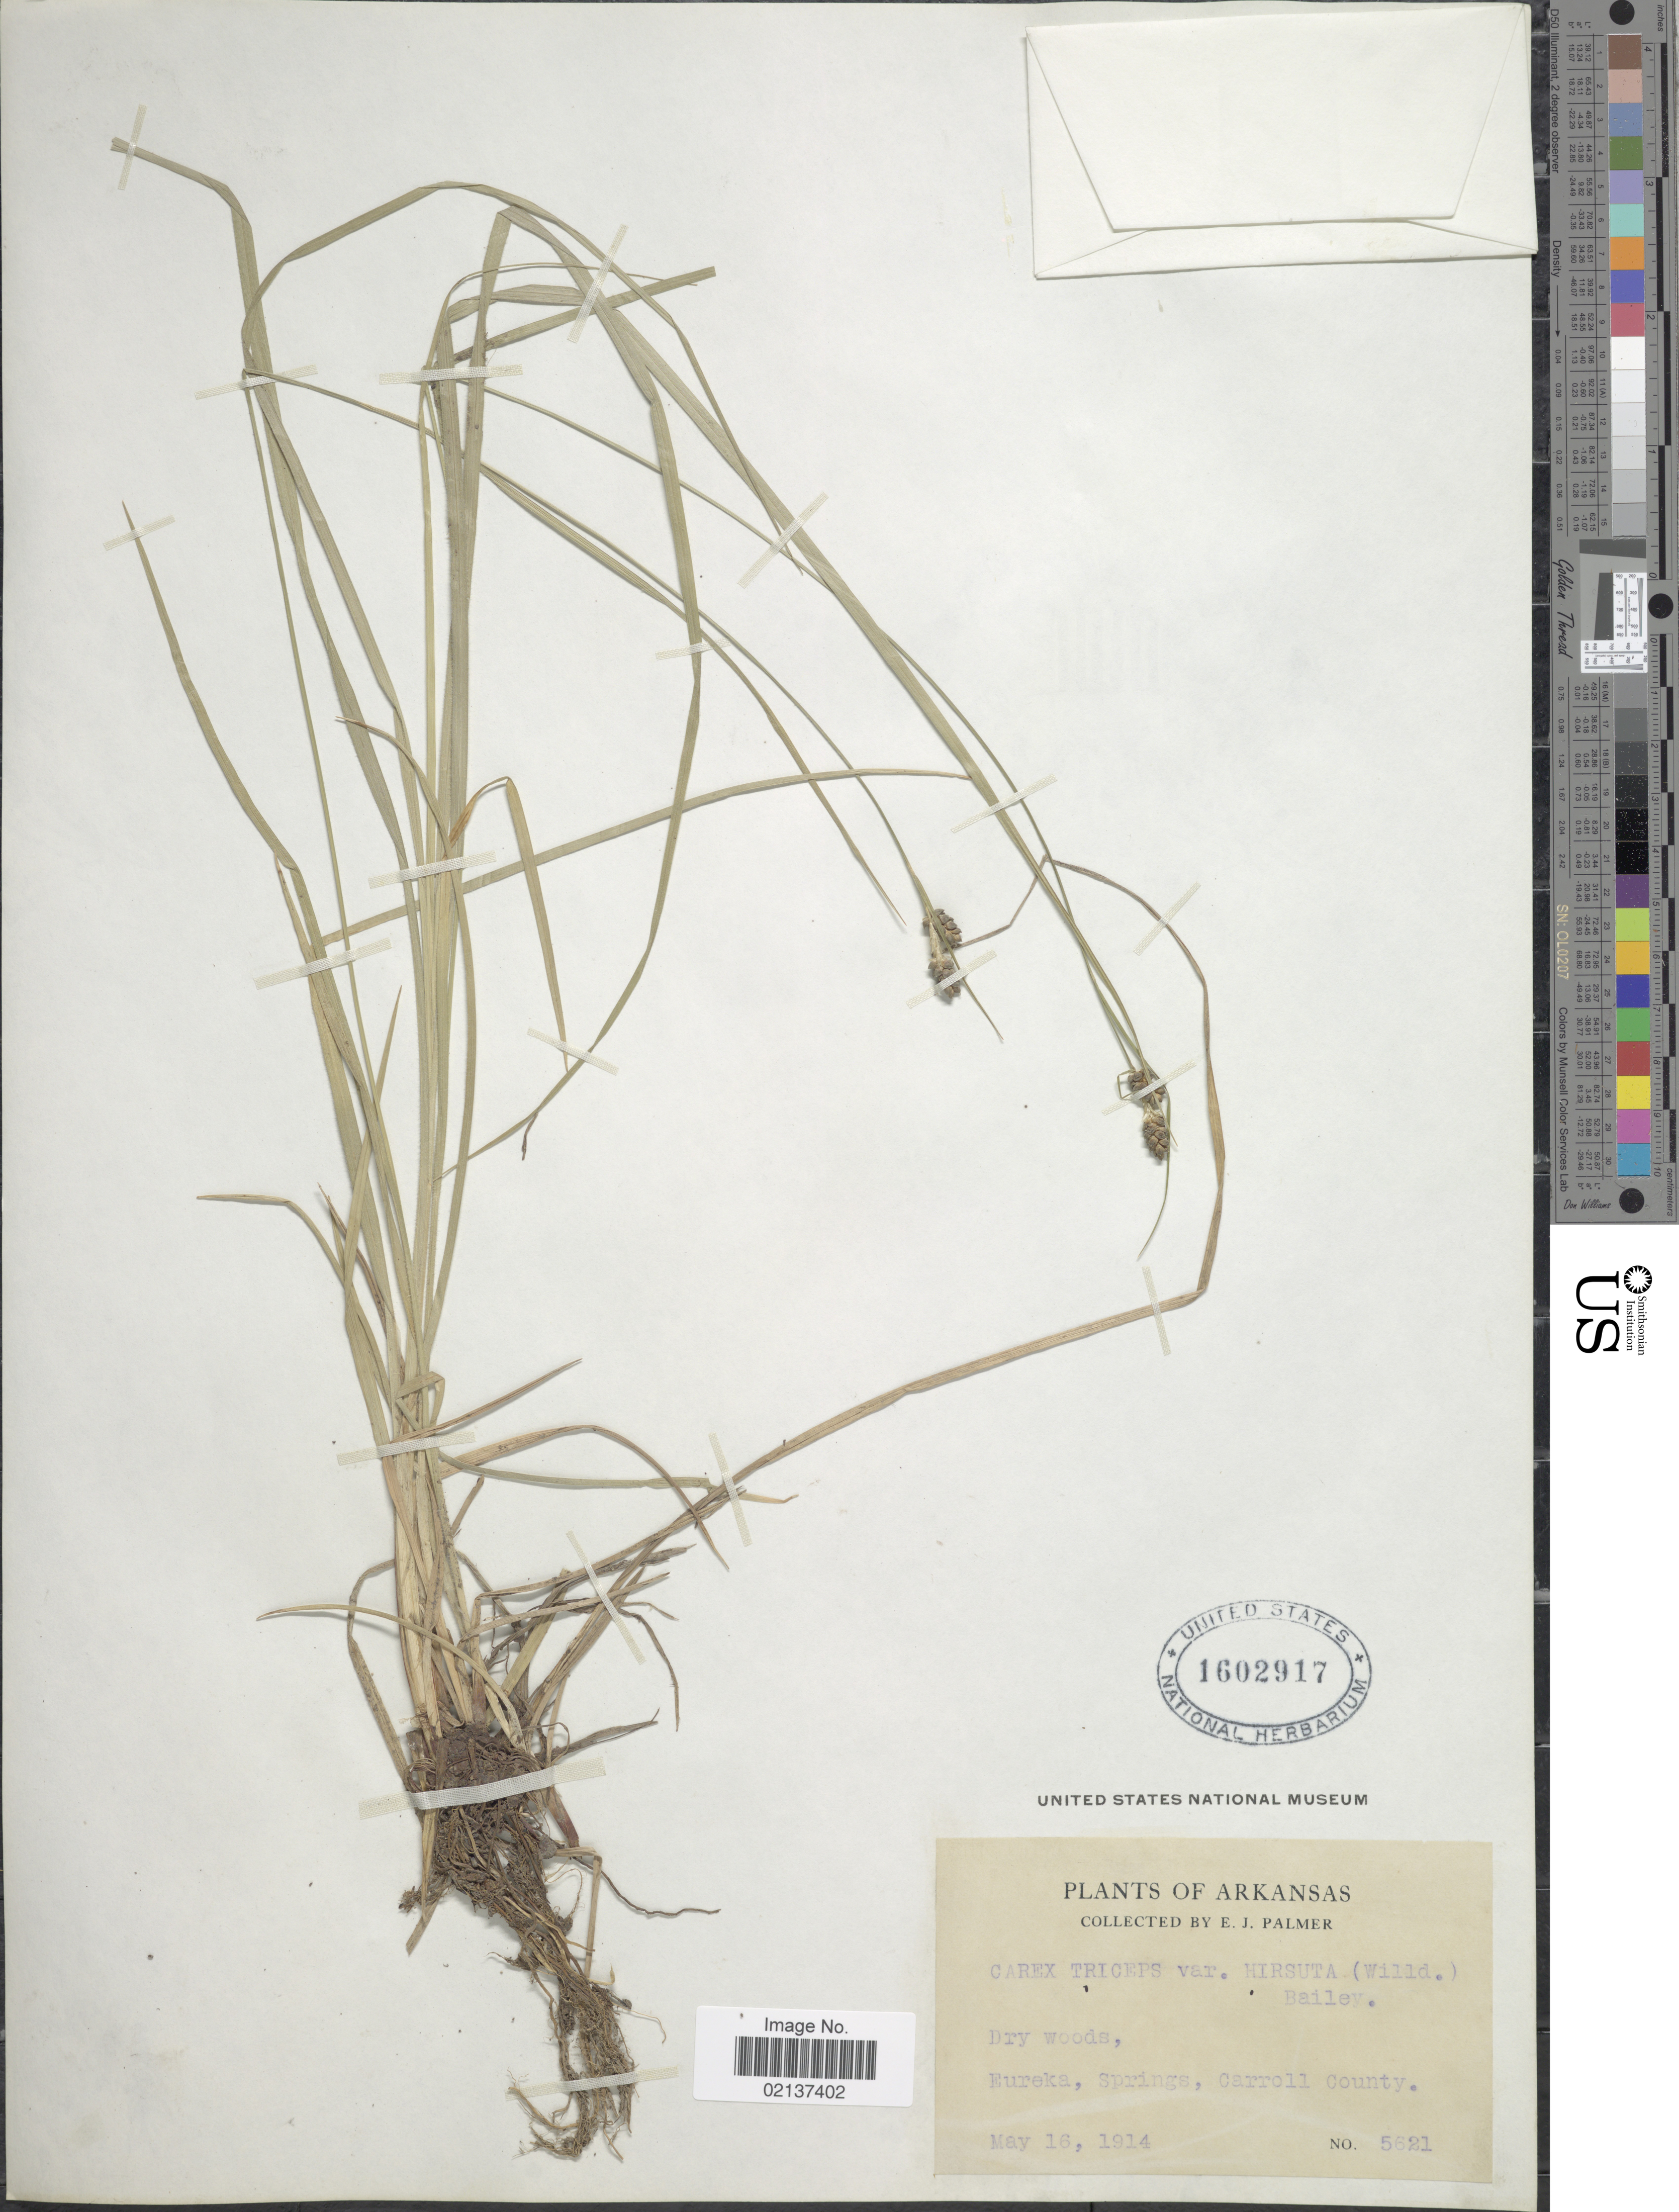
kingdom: Plantae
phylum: Tracheophyta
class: Liliopsida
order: Poales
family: Cyperaceae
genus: Carex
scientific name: Carex hirsutella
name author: Mack.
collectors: E. J. Palmer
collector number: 5621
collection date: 1914-05-16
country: United States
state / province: Arkansas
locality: Eureka, Springs, Carroll County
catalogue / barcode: US 1602917